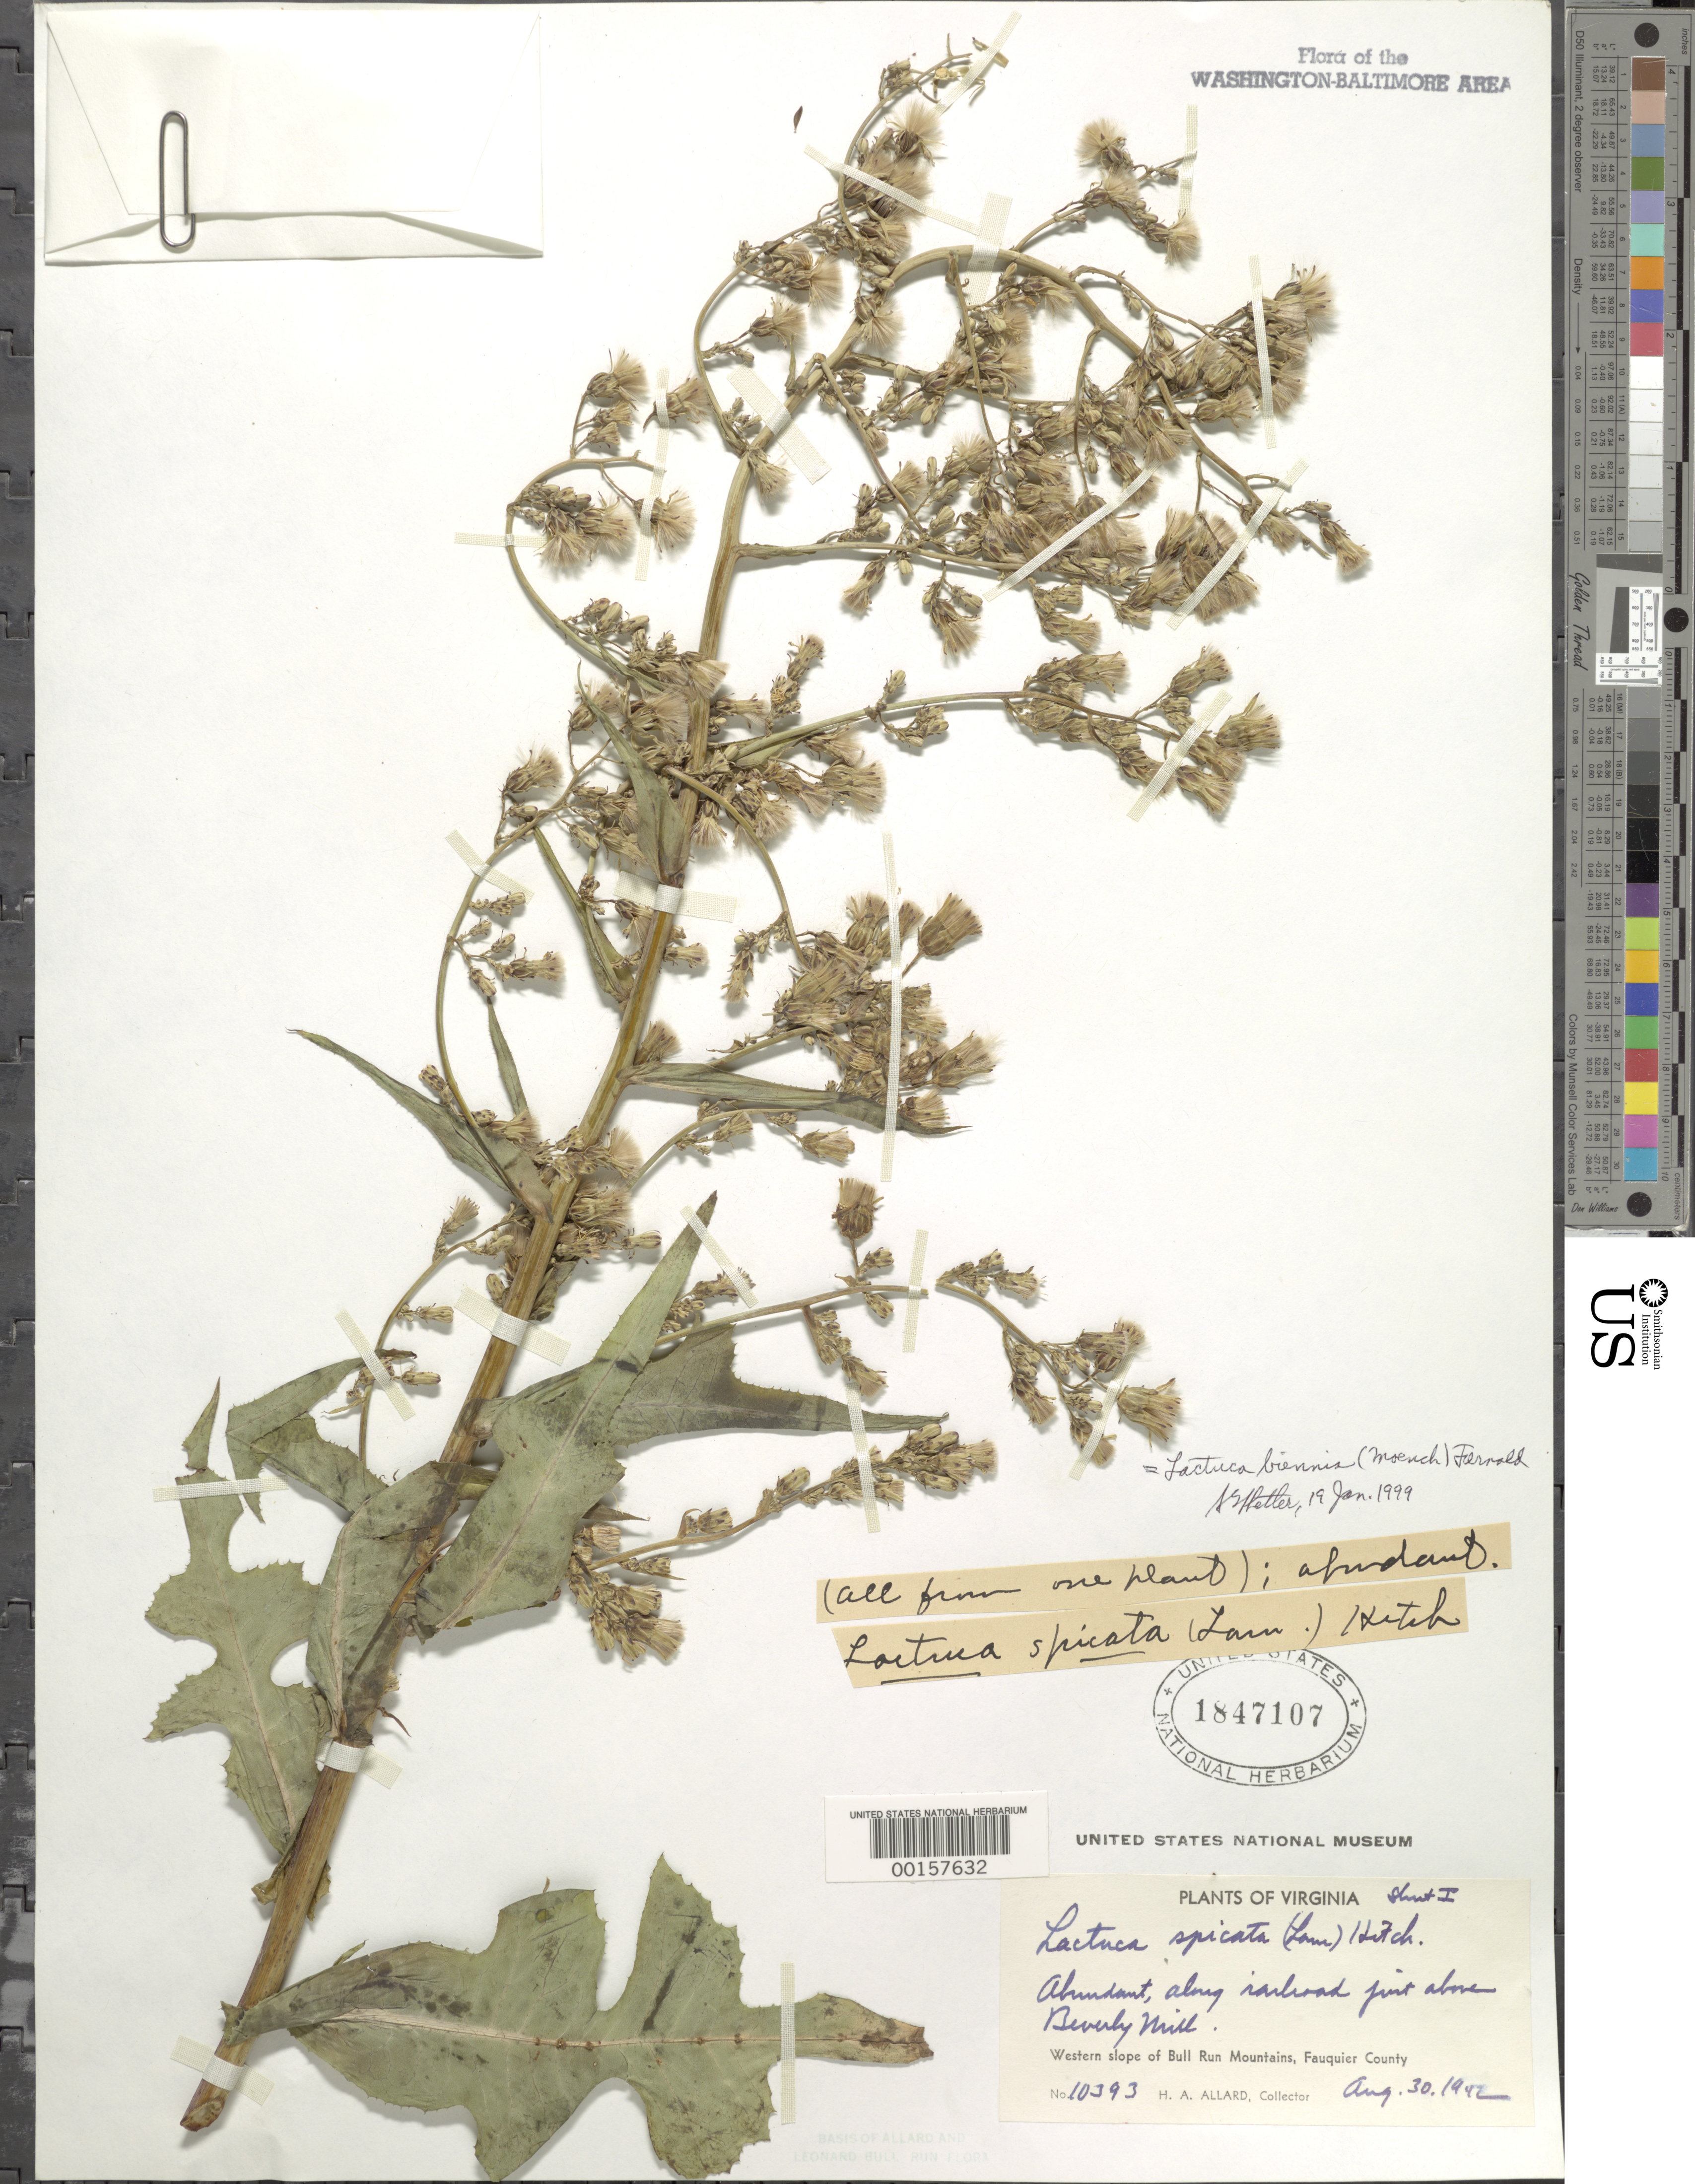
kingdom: Plantae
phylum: Tracheophyta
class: Magnoliopsida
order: Asterales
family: Asteraceae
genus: Lactuca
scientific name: Lactuca biennis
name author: (Moench) Fernald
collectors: H. A. Allard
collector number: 10393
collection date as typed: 30 Aug 1942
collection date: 1942-08-30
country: United States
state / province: Virginia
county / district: Fauquier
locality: Above Beverley Mill western slope of Bull Run Mountains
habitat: Railroad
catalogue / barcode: US 1847107